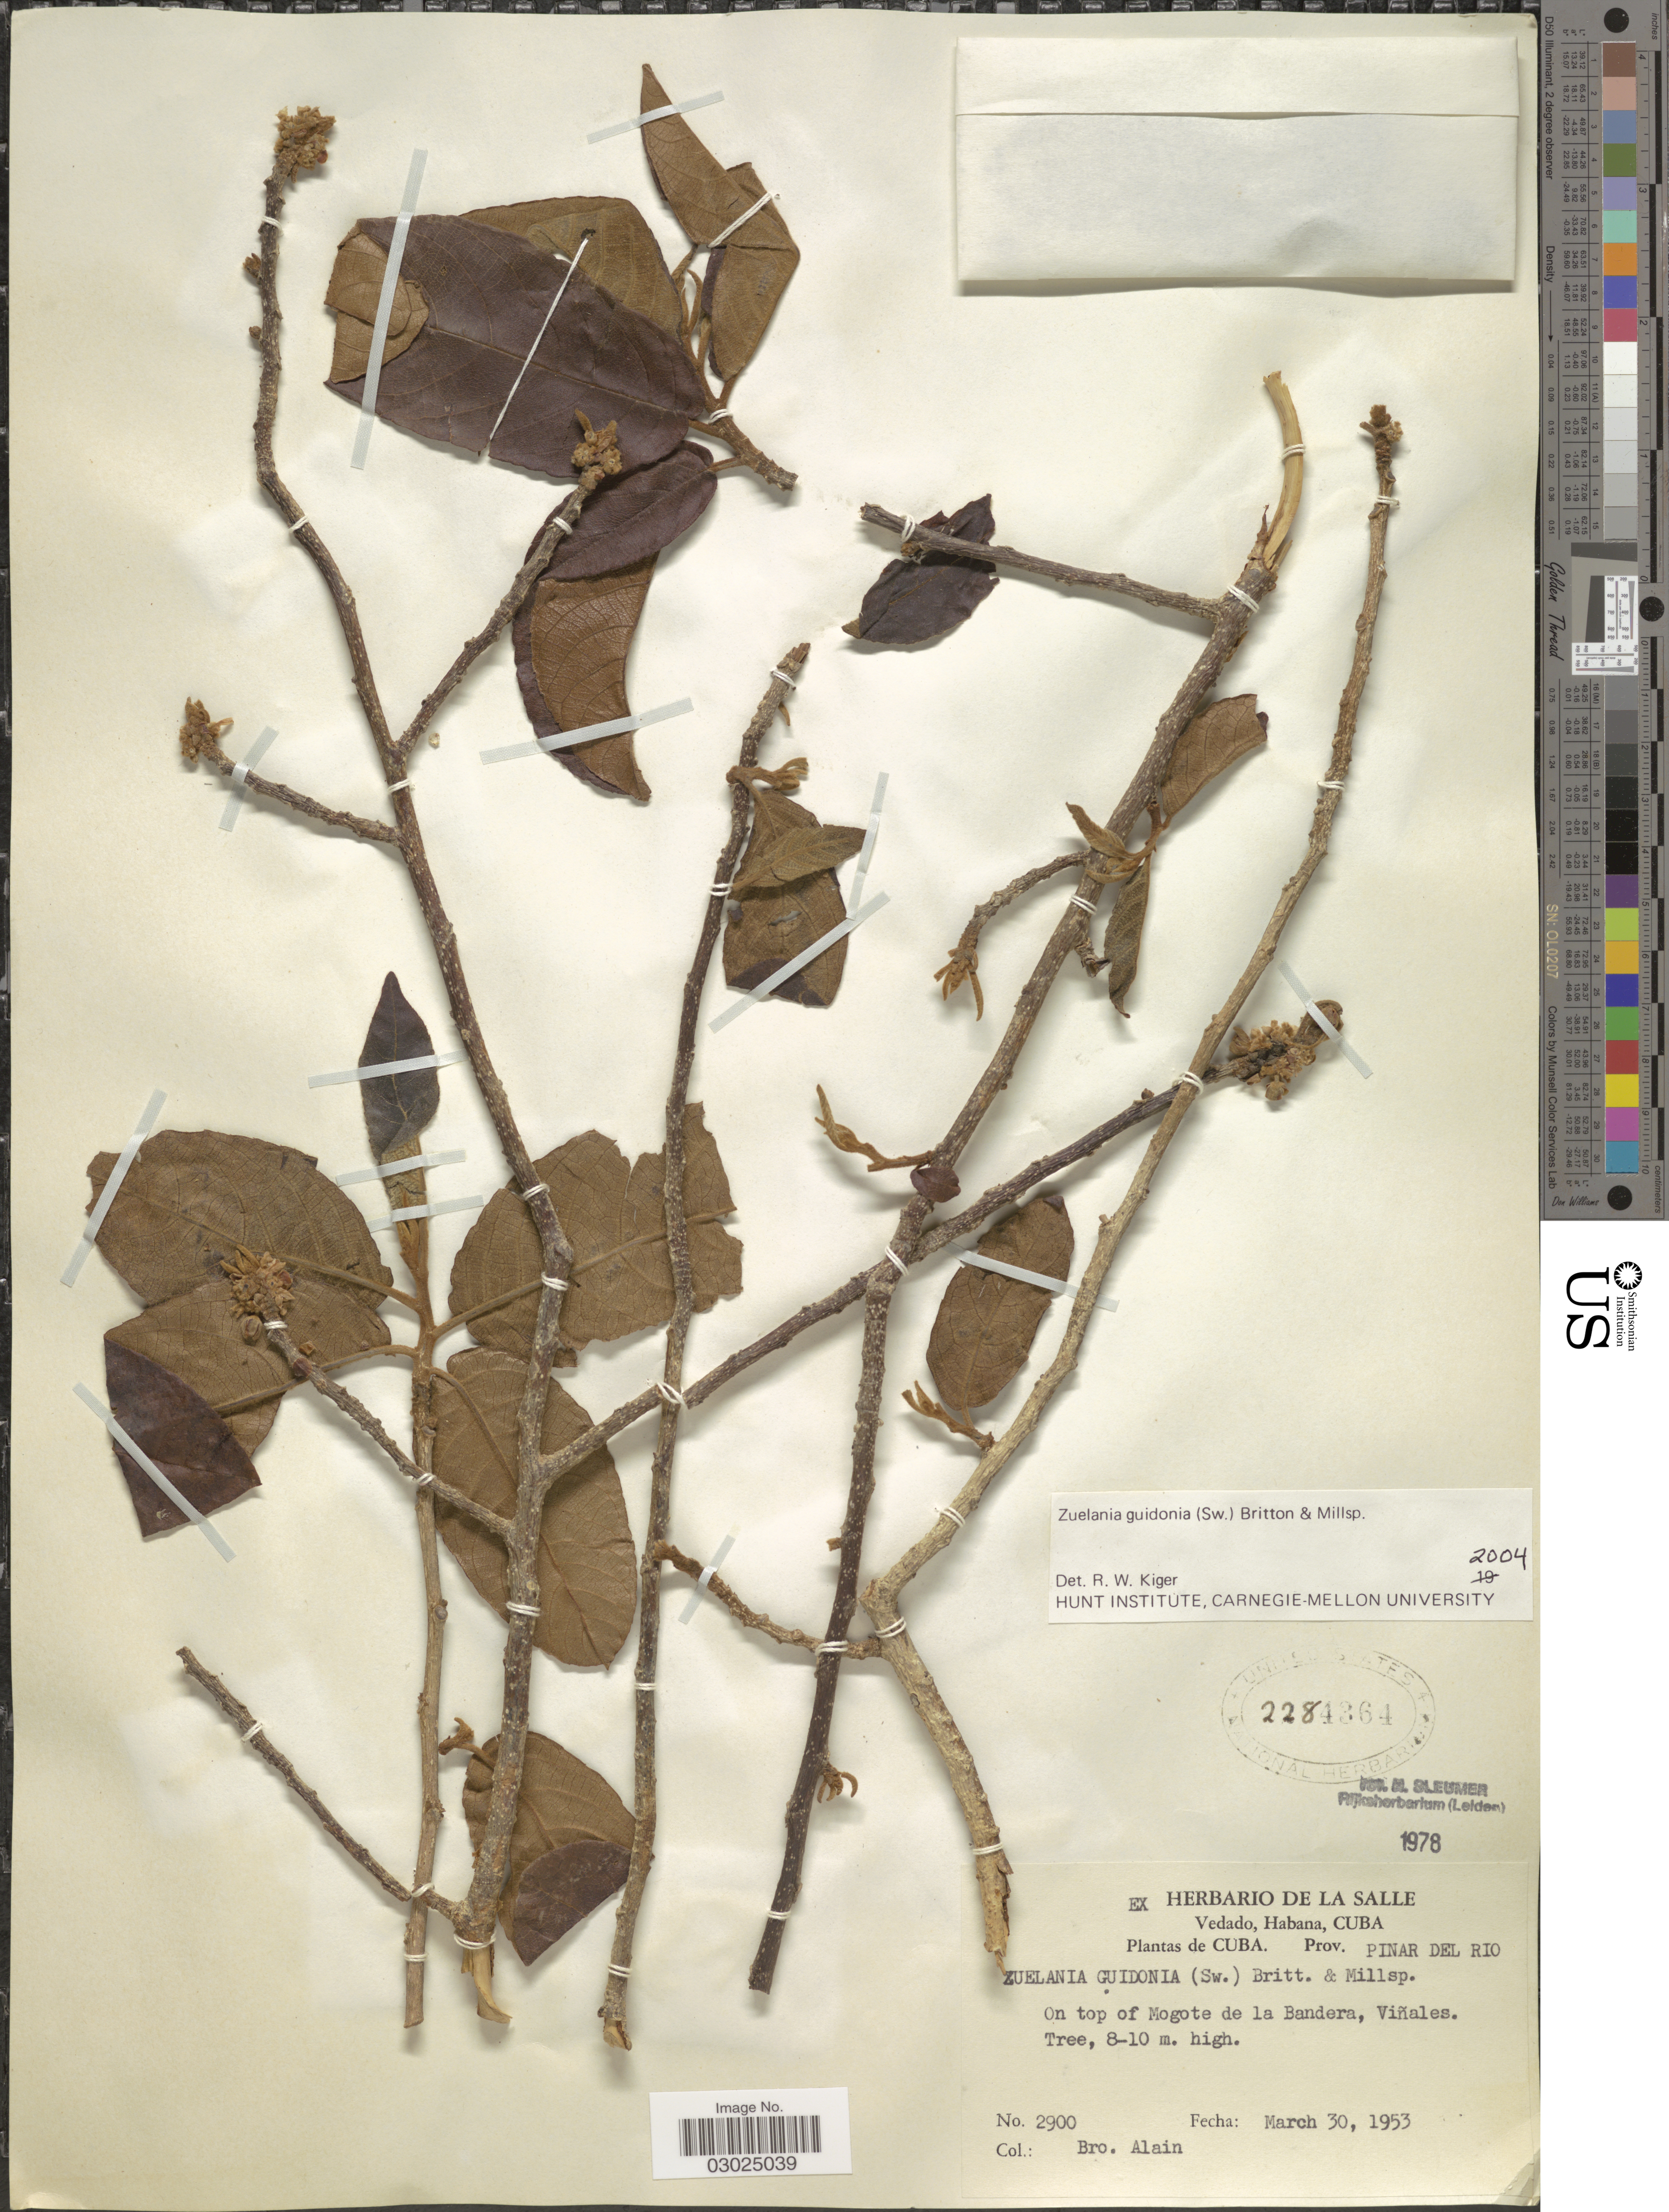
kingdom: Plantae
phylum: Tracheophyta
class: Magnoliopsida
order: Malpighiales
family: Salicaceae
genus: Casearia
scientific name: Casearia laetioides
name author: (A. Rich.) Warb.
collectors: A. H. Liogier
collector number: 2900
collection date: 1953-03-30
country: Cuba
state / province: Pinar del Río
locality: Prov. Pinar del Rio. On top of Mogote de la Bandera, Viñales.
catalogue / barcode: US 2284364